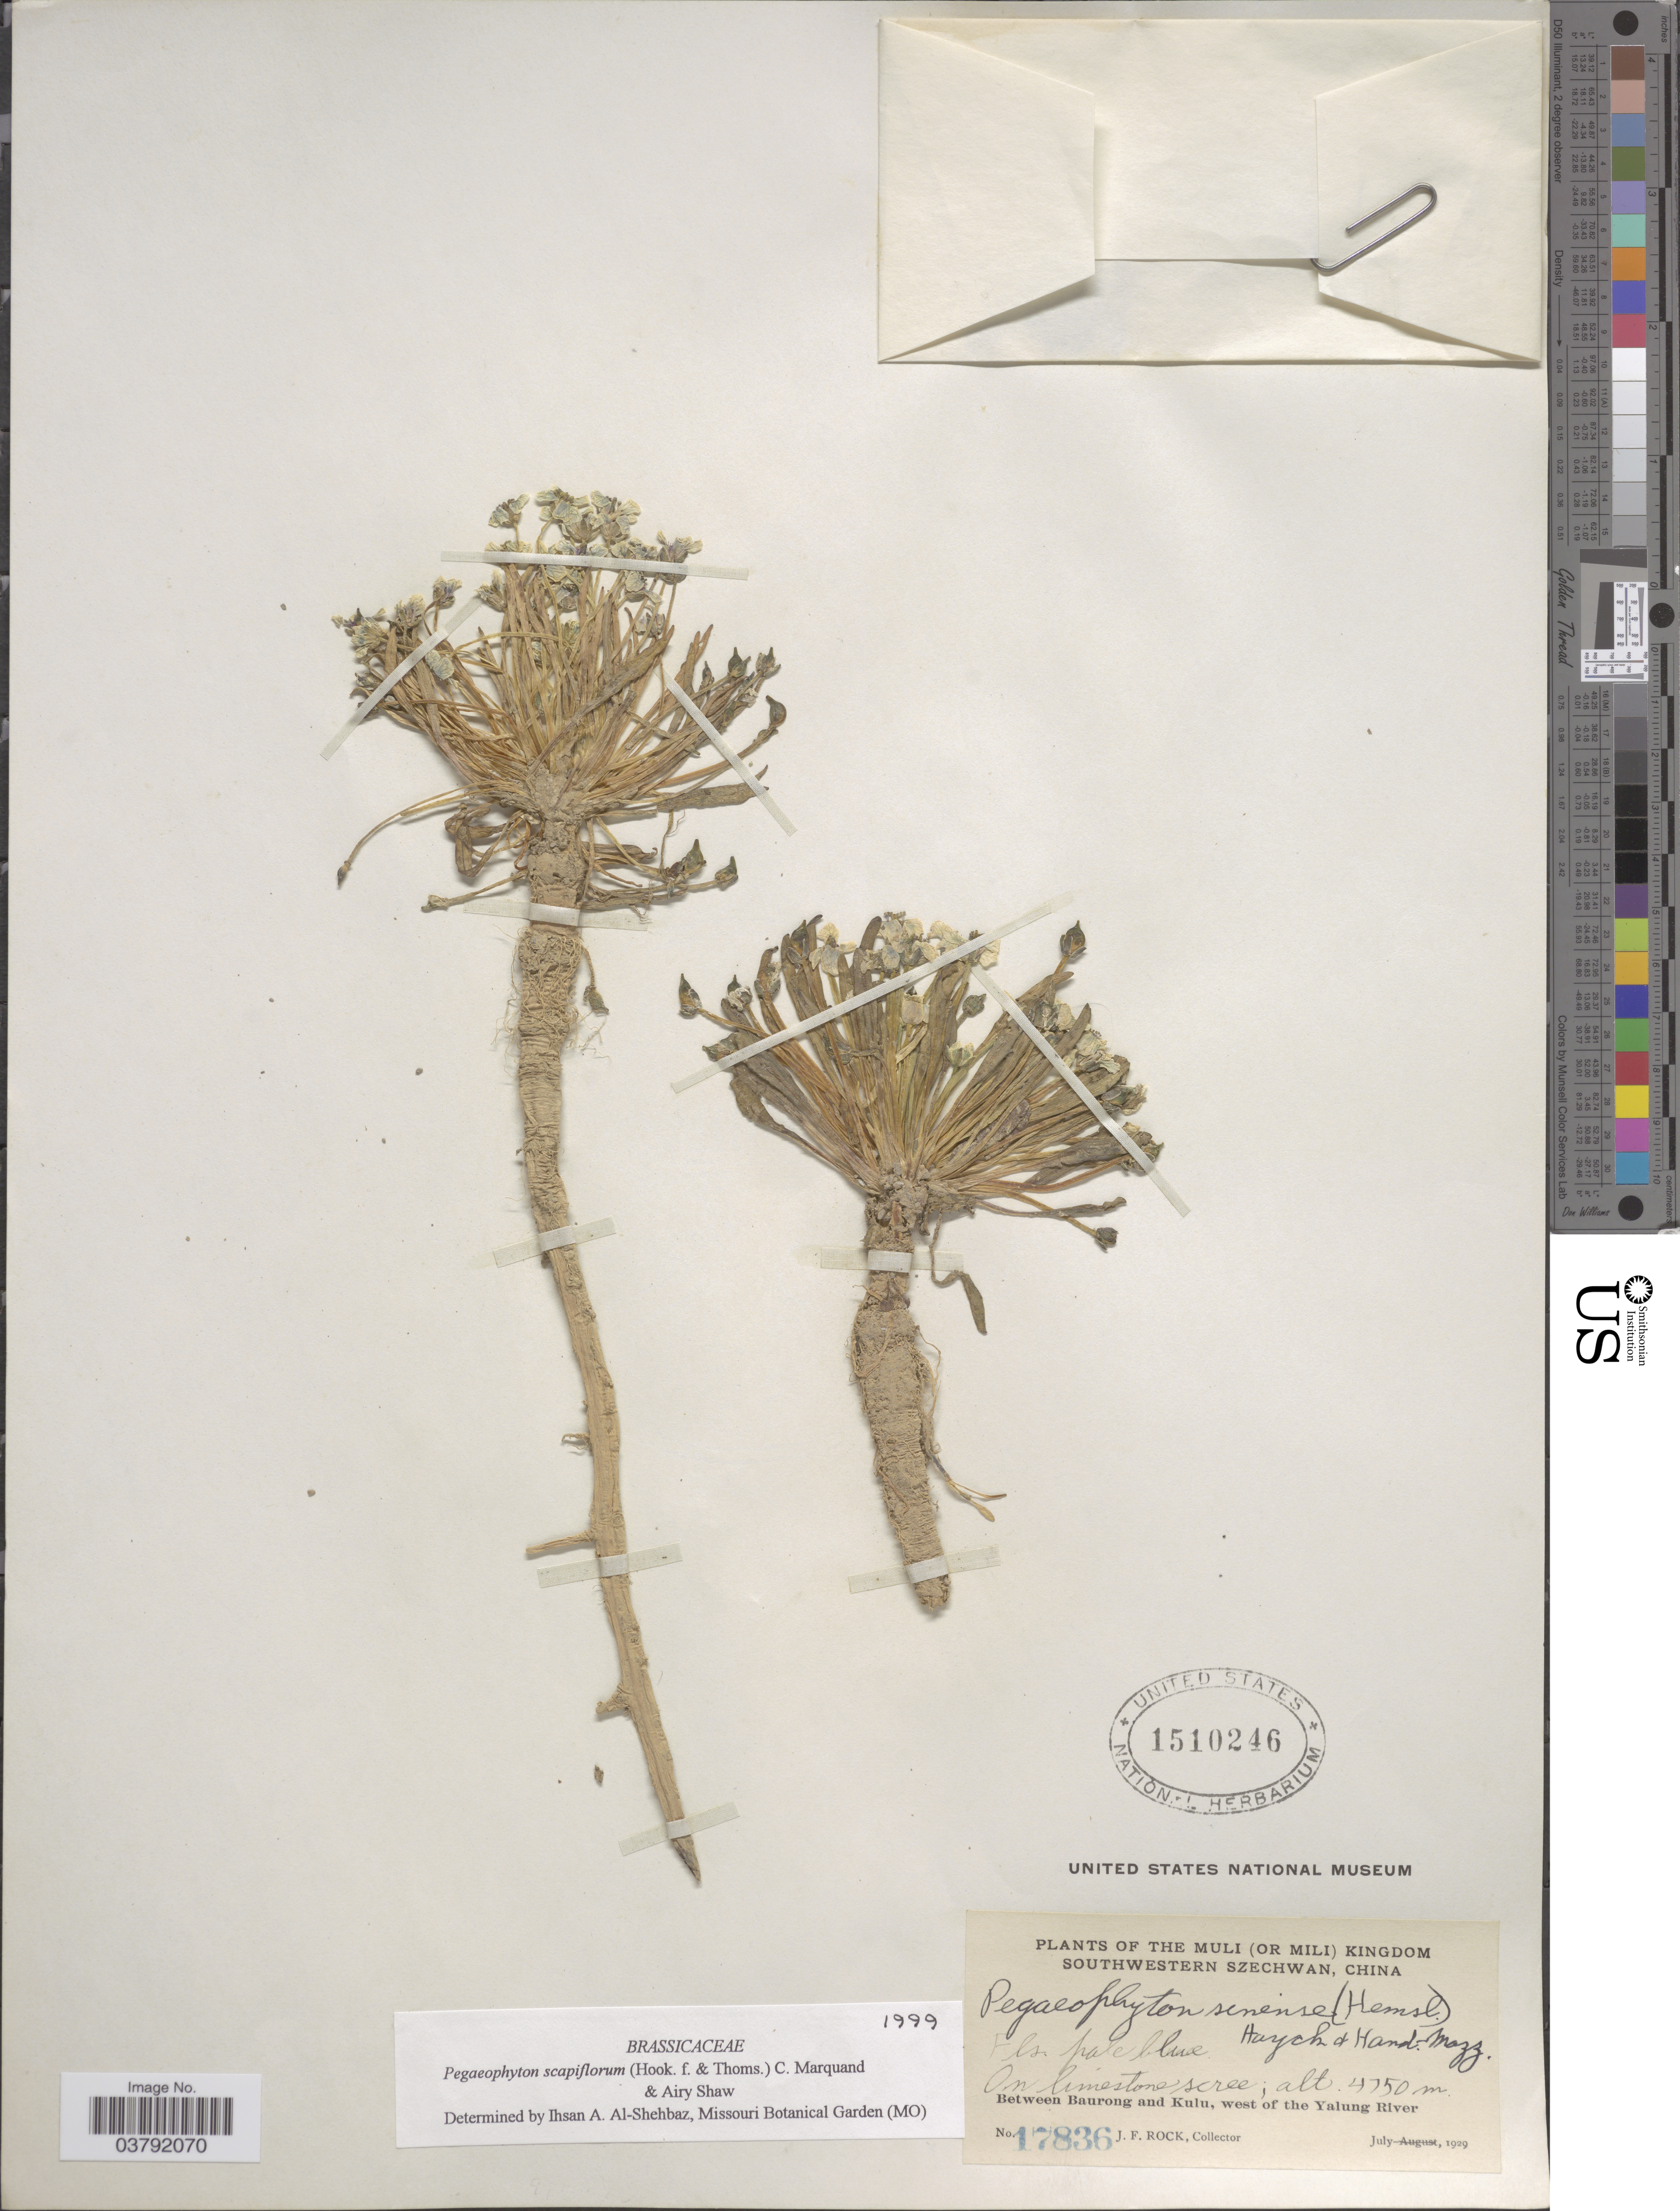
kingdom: Plantae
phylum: Tracheophyta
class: Magnoliopsida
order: Brassicales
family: Brassicaceae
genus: Pegaeophyton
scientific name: Pegaeophyton scapiflorum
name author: (Hook. f. & Thomson) C. Marquand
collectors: J. Rock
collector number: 17836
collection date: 1929-07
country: China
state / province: Sichuan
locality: The Muli (or Mili) Kingdom. Southwestern Szechuan. Between Baurong and Kulu, west of the Yalung River.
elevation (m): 4750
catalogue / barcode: US 1510246